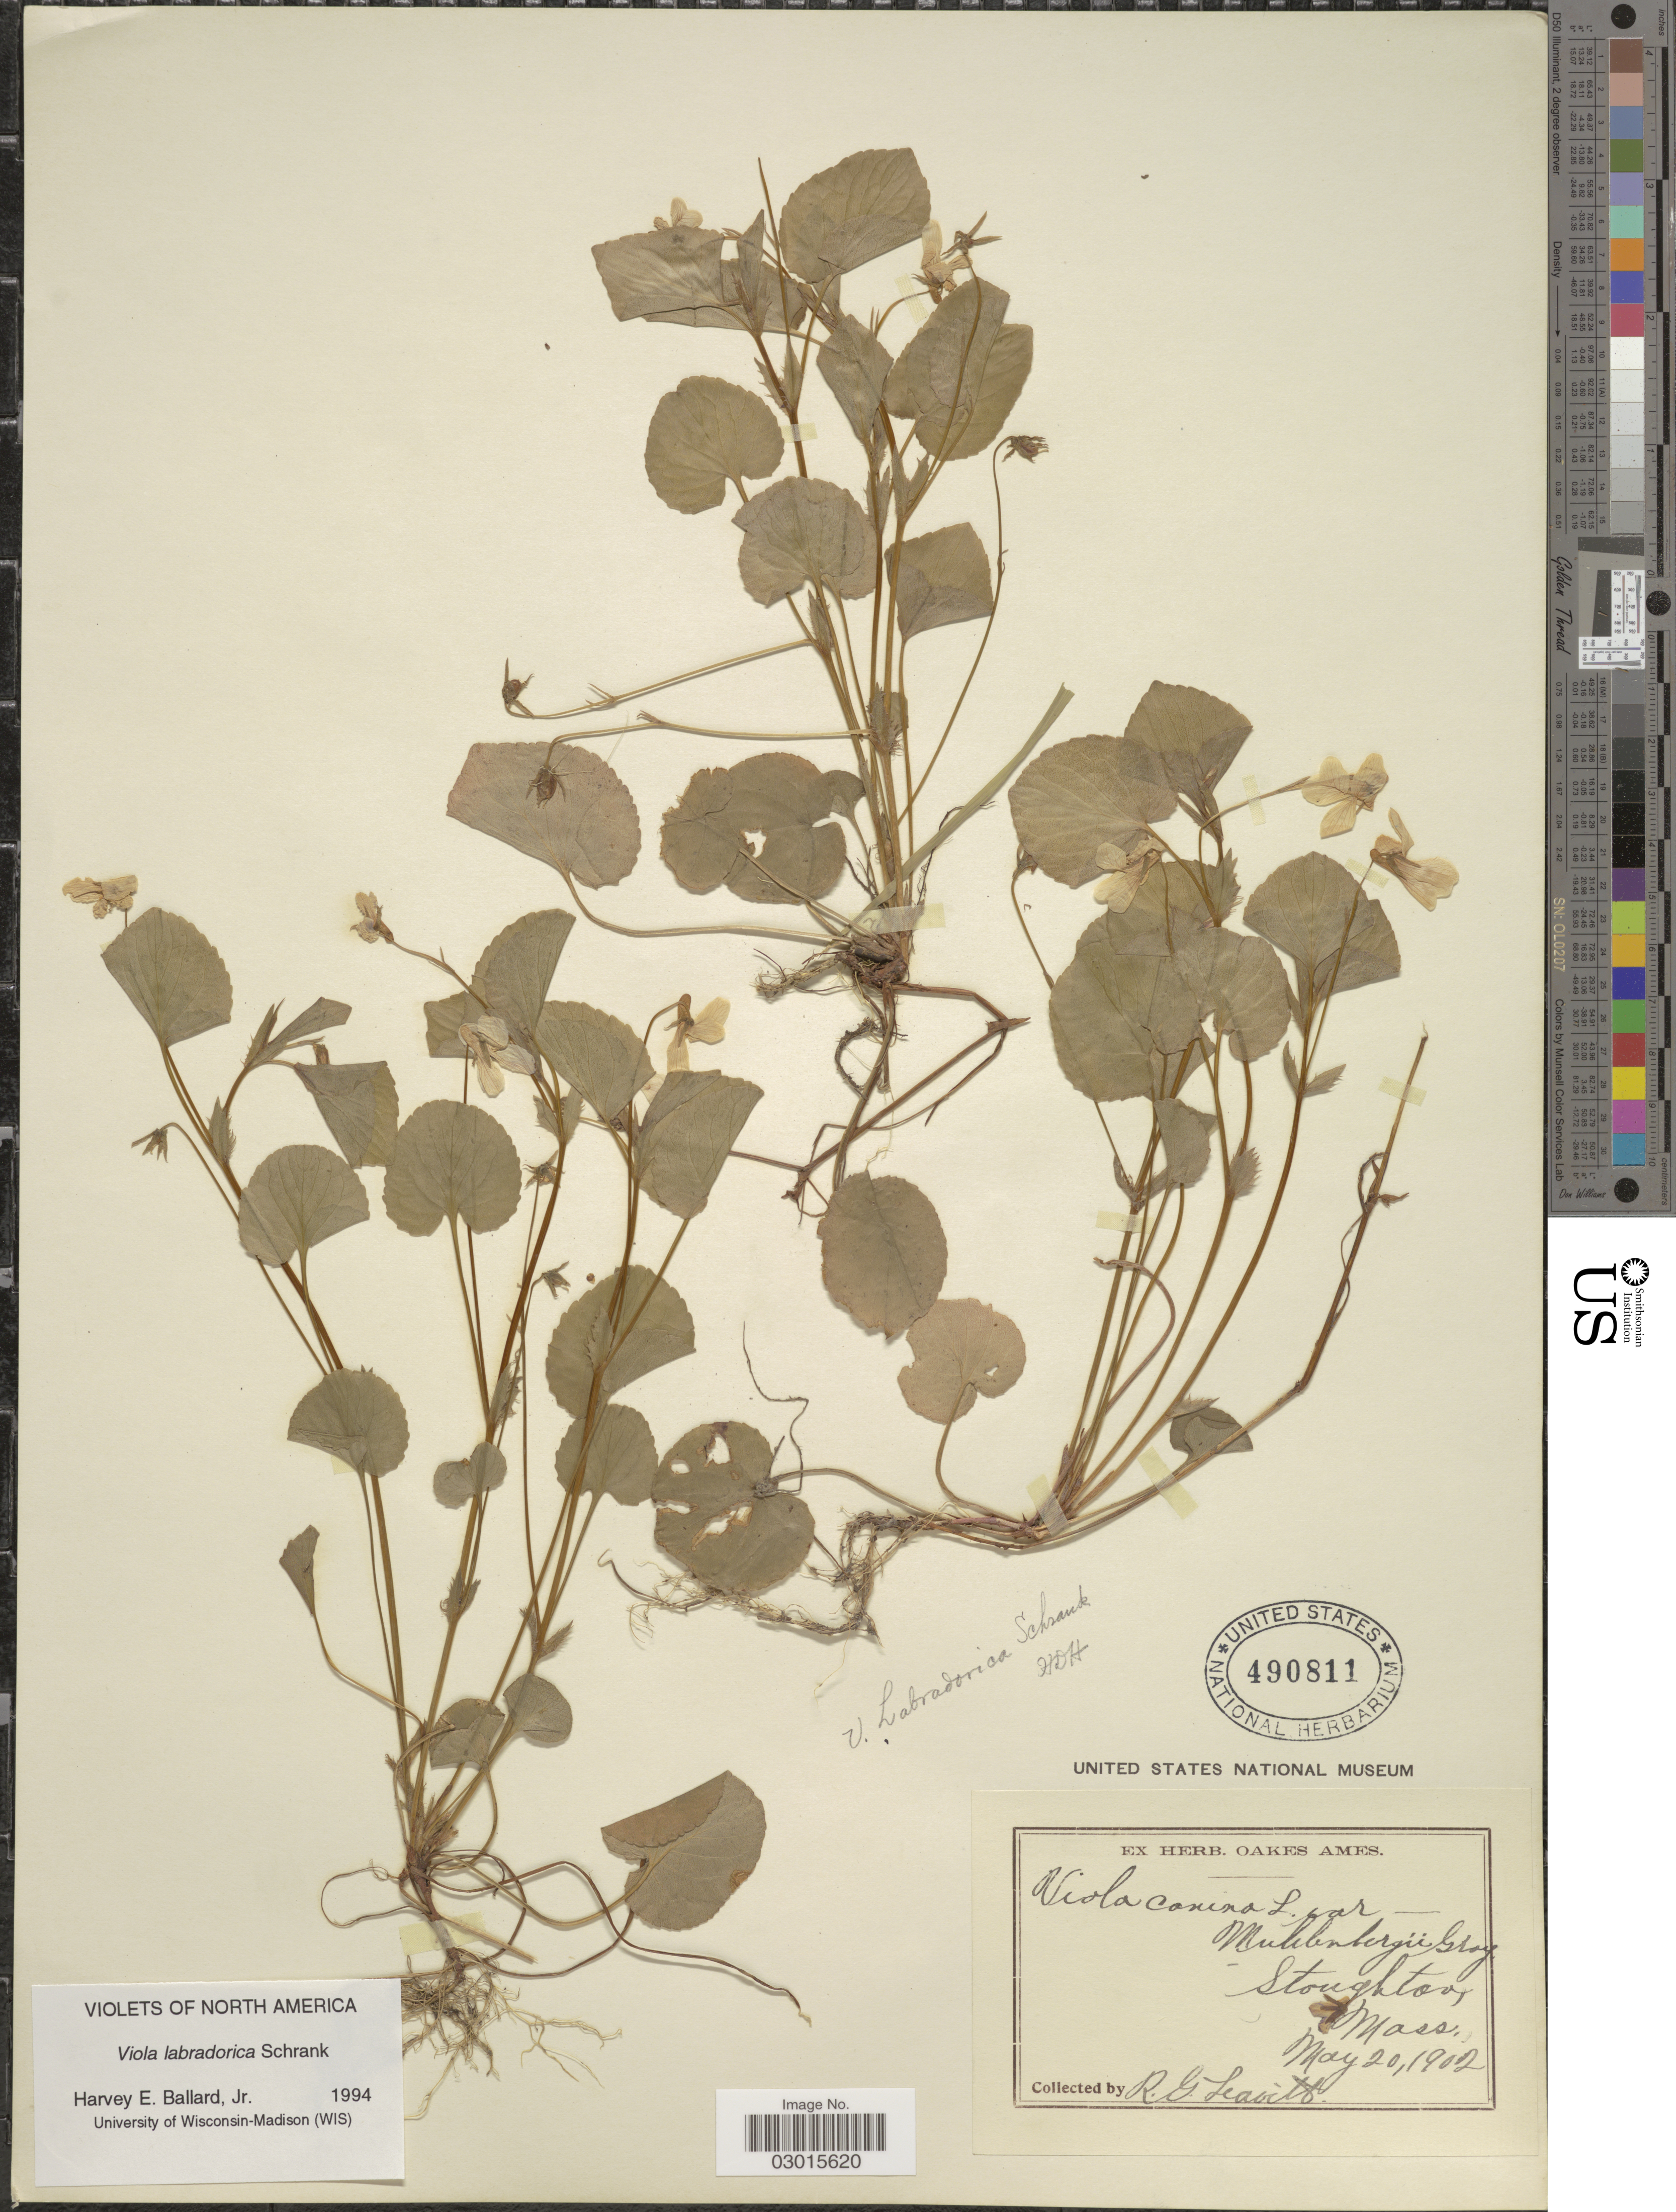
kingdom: Plantae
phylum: Tracheophyta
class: Magnoliopsida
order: Malpighiales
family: Violaceae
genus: Viola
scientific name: Viola labradorica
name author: Schrank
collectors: R. G. Leavitt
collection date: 1902-05-20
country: United States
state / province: Massachusetts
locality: Stoughton. Mass.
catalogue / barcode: US 490811